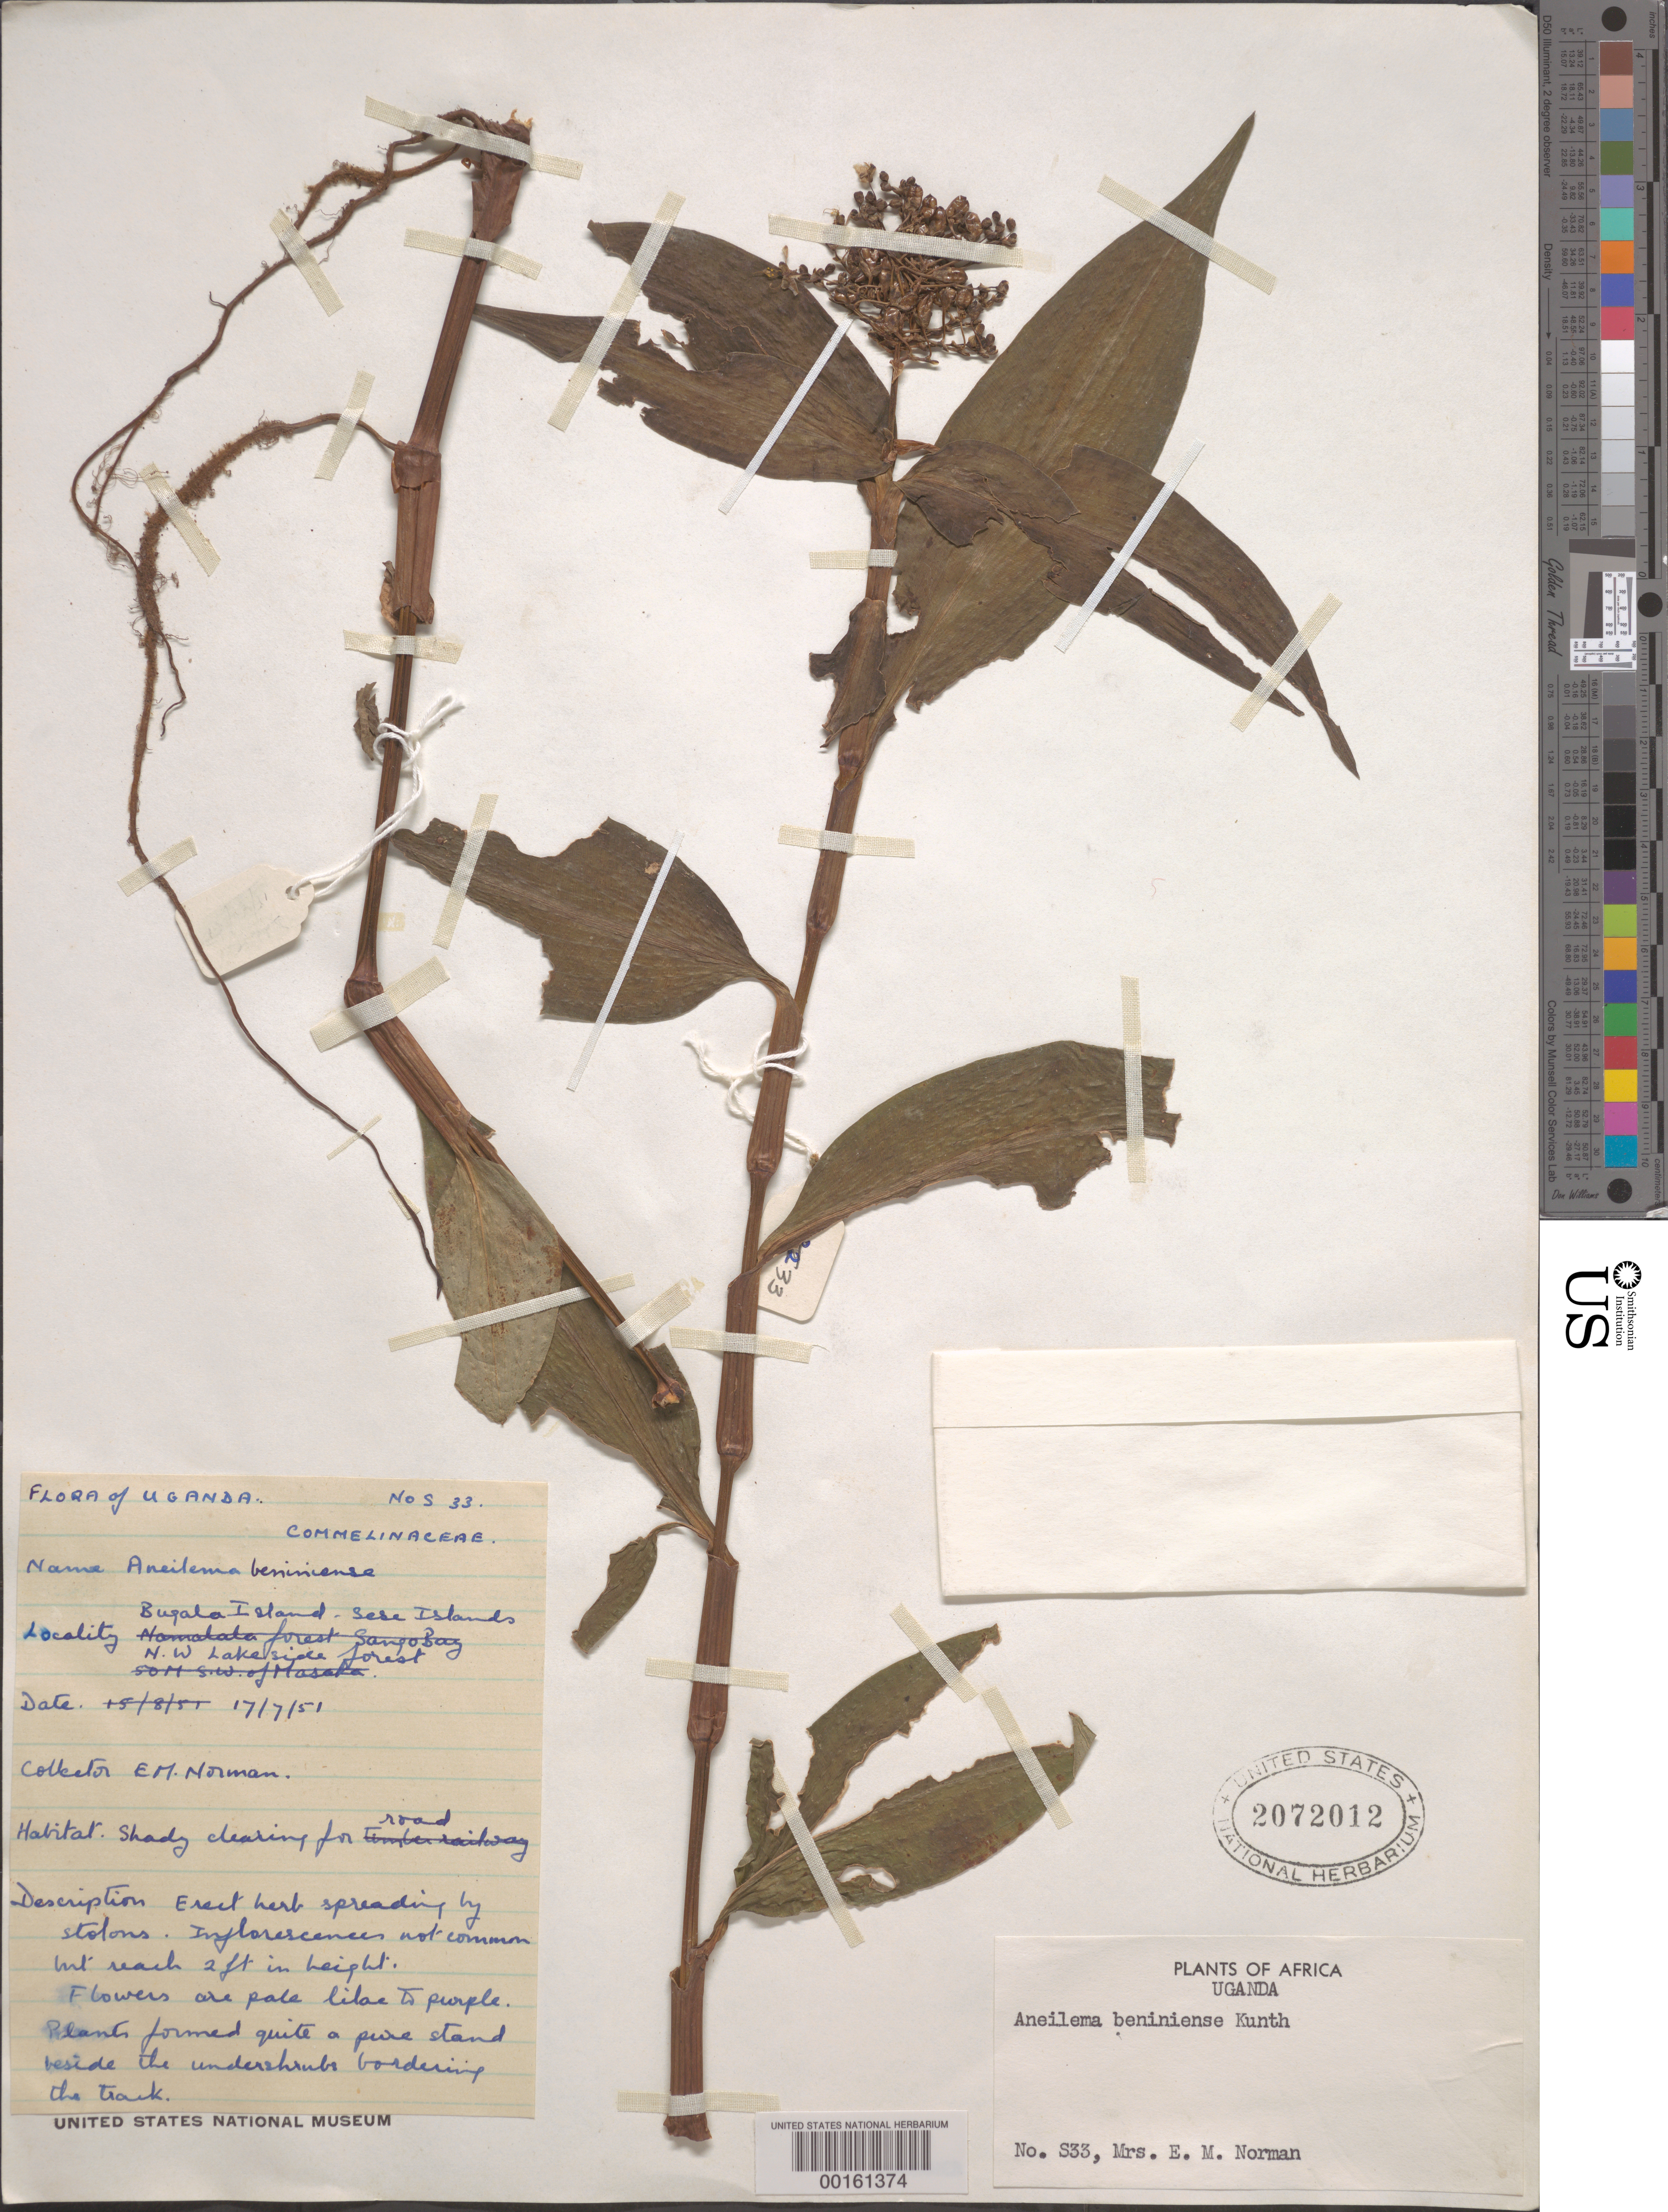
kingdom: Plantae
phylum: Tracheophyta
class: Liliopsida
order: Commelinales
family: Commelinaceae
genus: Aneilema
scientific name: Aneilema beniniense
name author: (P. Beauv.) Kunth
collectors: E. Norman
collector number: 533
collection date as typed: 17 Jul 1951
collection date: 1951-07-17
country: Uganda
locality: Bugala island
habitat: Shady, roadside clearing; forest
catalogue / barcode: US 2072012